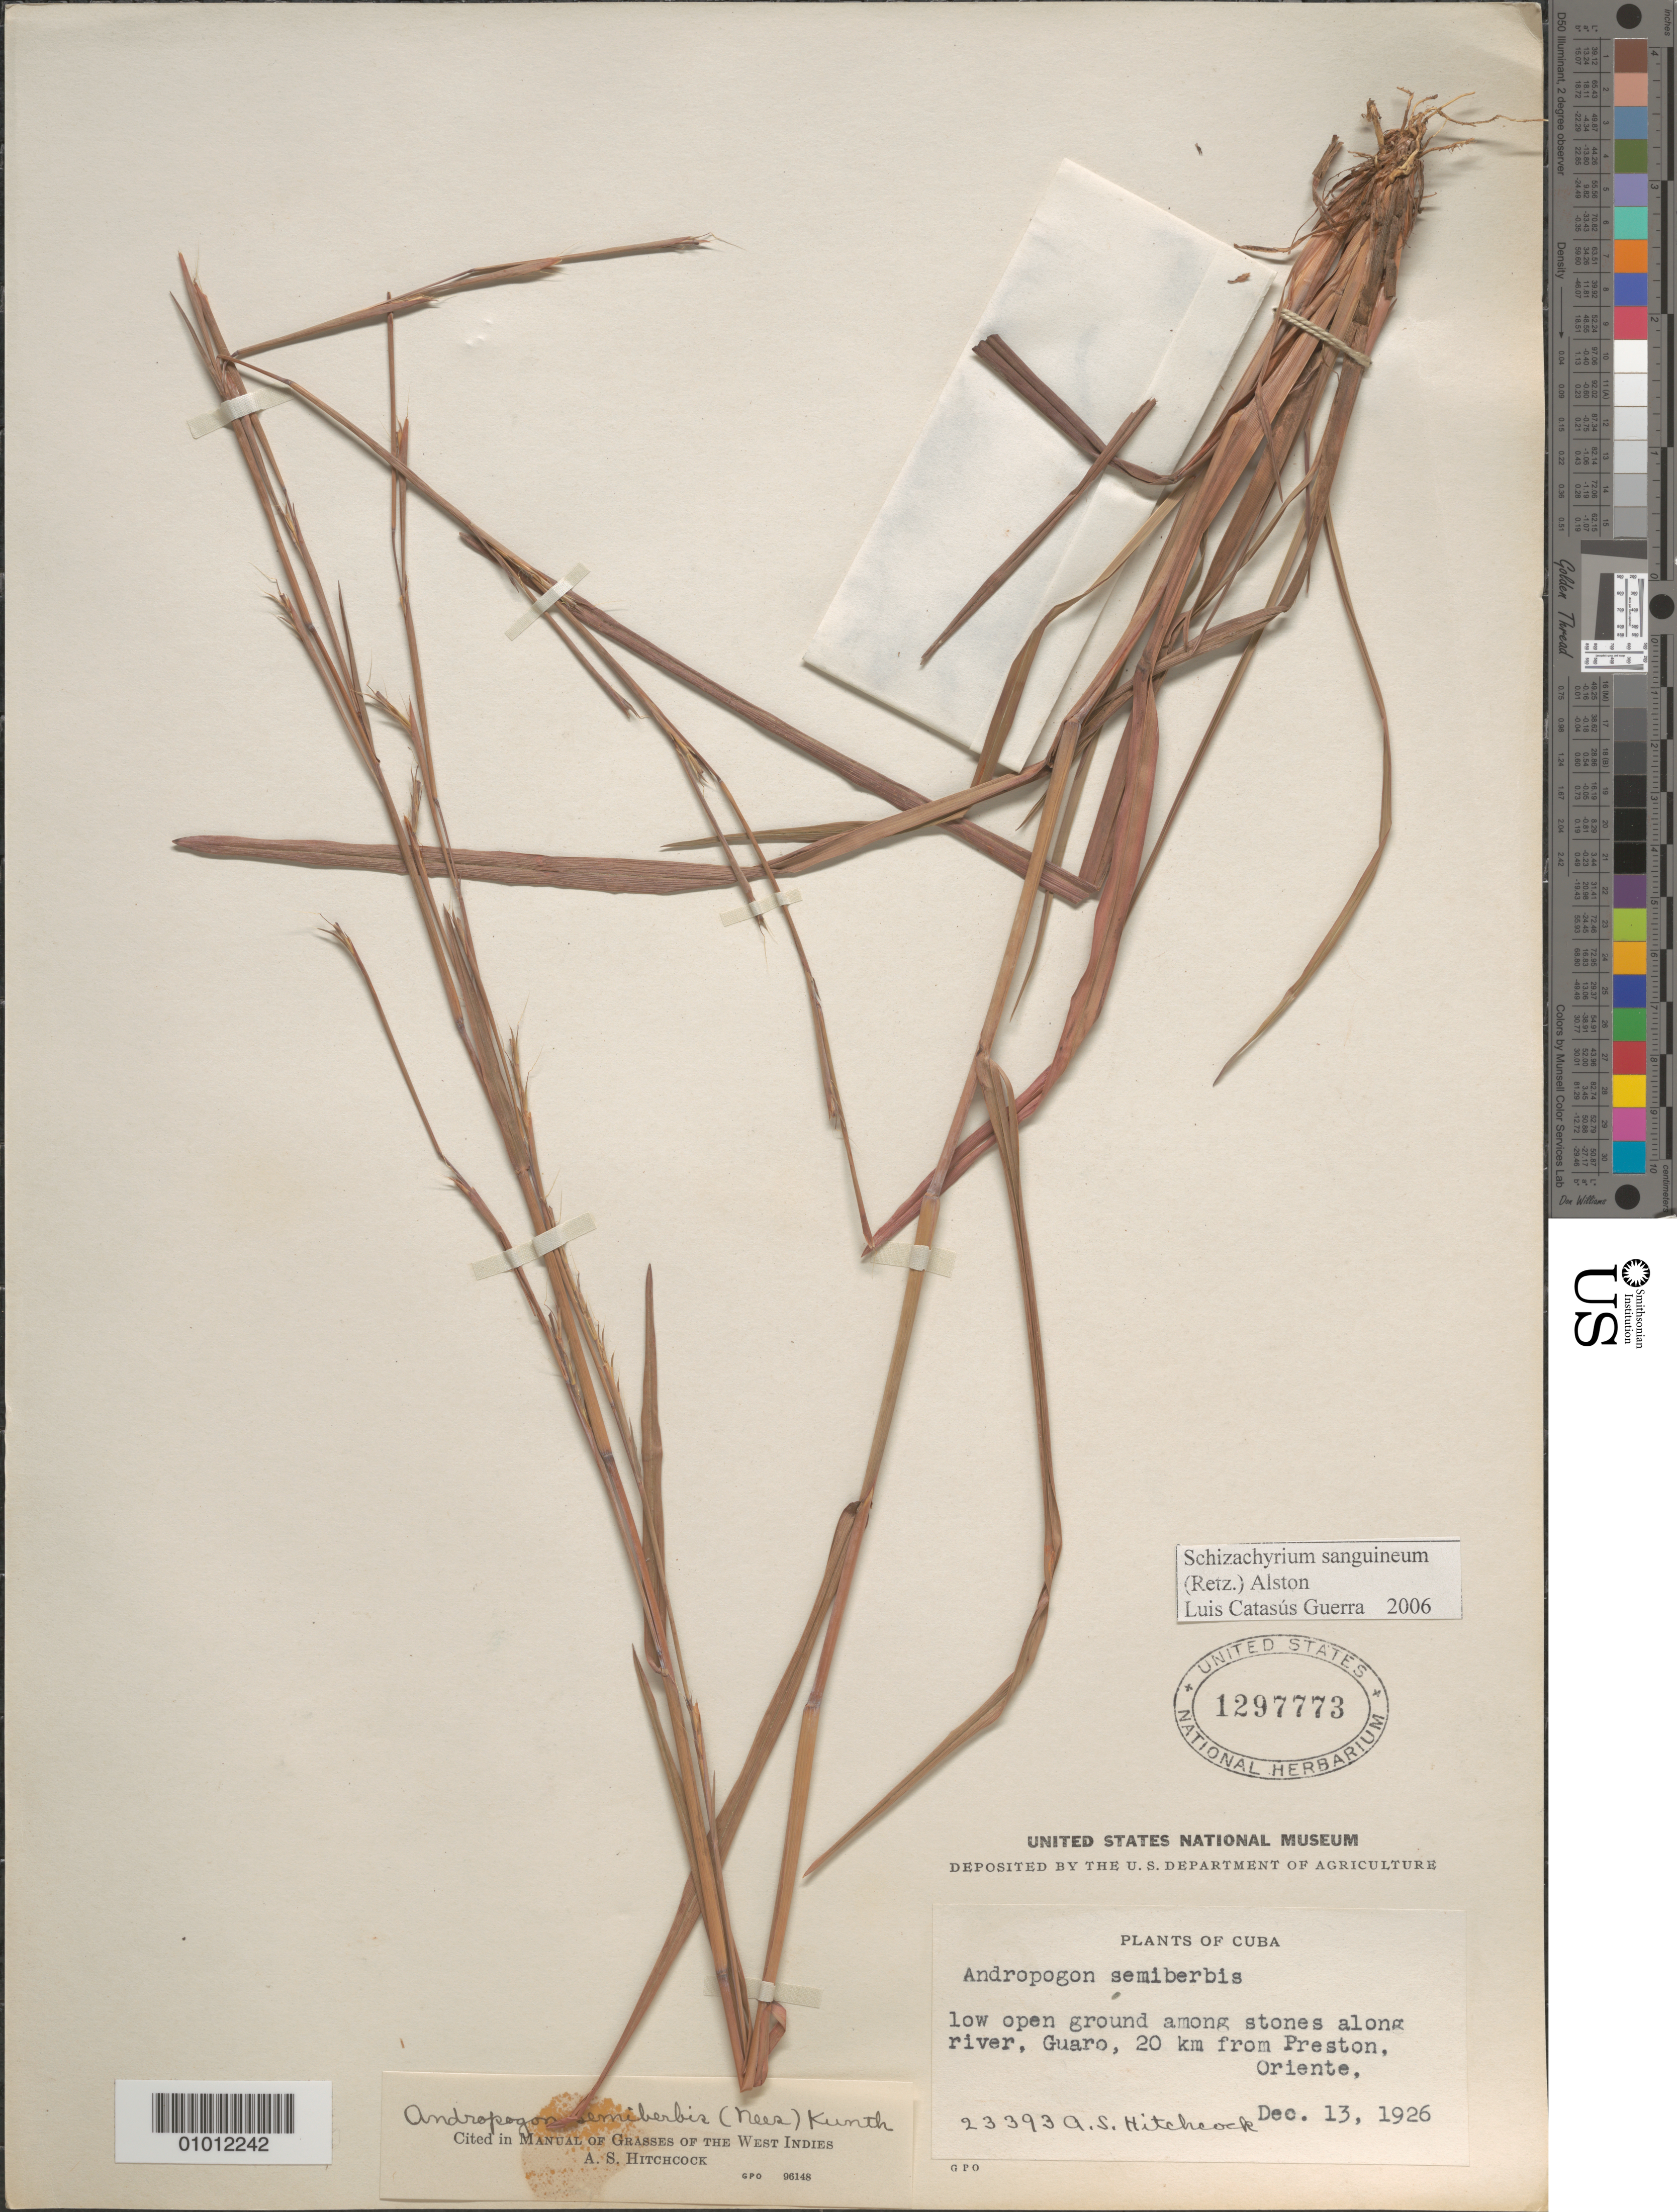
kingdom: Plantae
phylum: Tracheophyta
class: Liliopsida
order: Poales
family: Poaceae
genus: Schizachyrium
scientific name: Schizachyrium sanguineum var. sanguineum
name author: (Retz.) Alston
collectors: A. S. Hitchcock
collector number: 23393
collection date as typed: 13 Dec 1926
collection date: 1926-12-13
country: Cuba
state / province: Oriente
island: Cuba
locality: Low open ground among stones along river, Guaro, 20 km from Preston, Oriente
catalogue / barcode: US 1297773